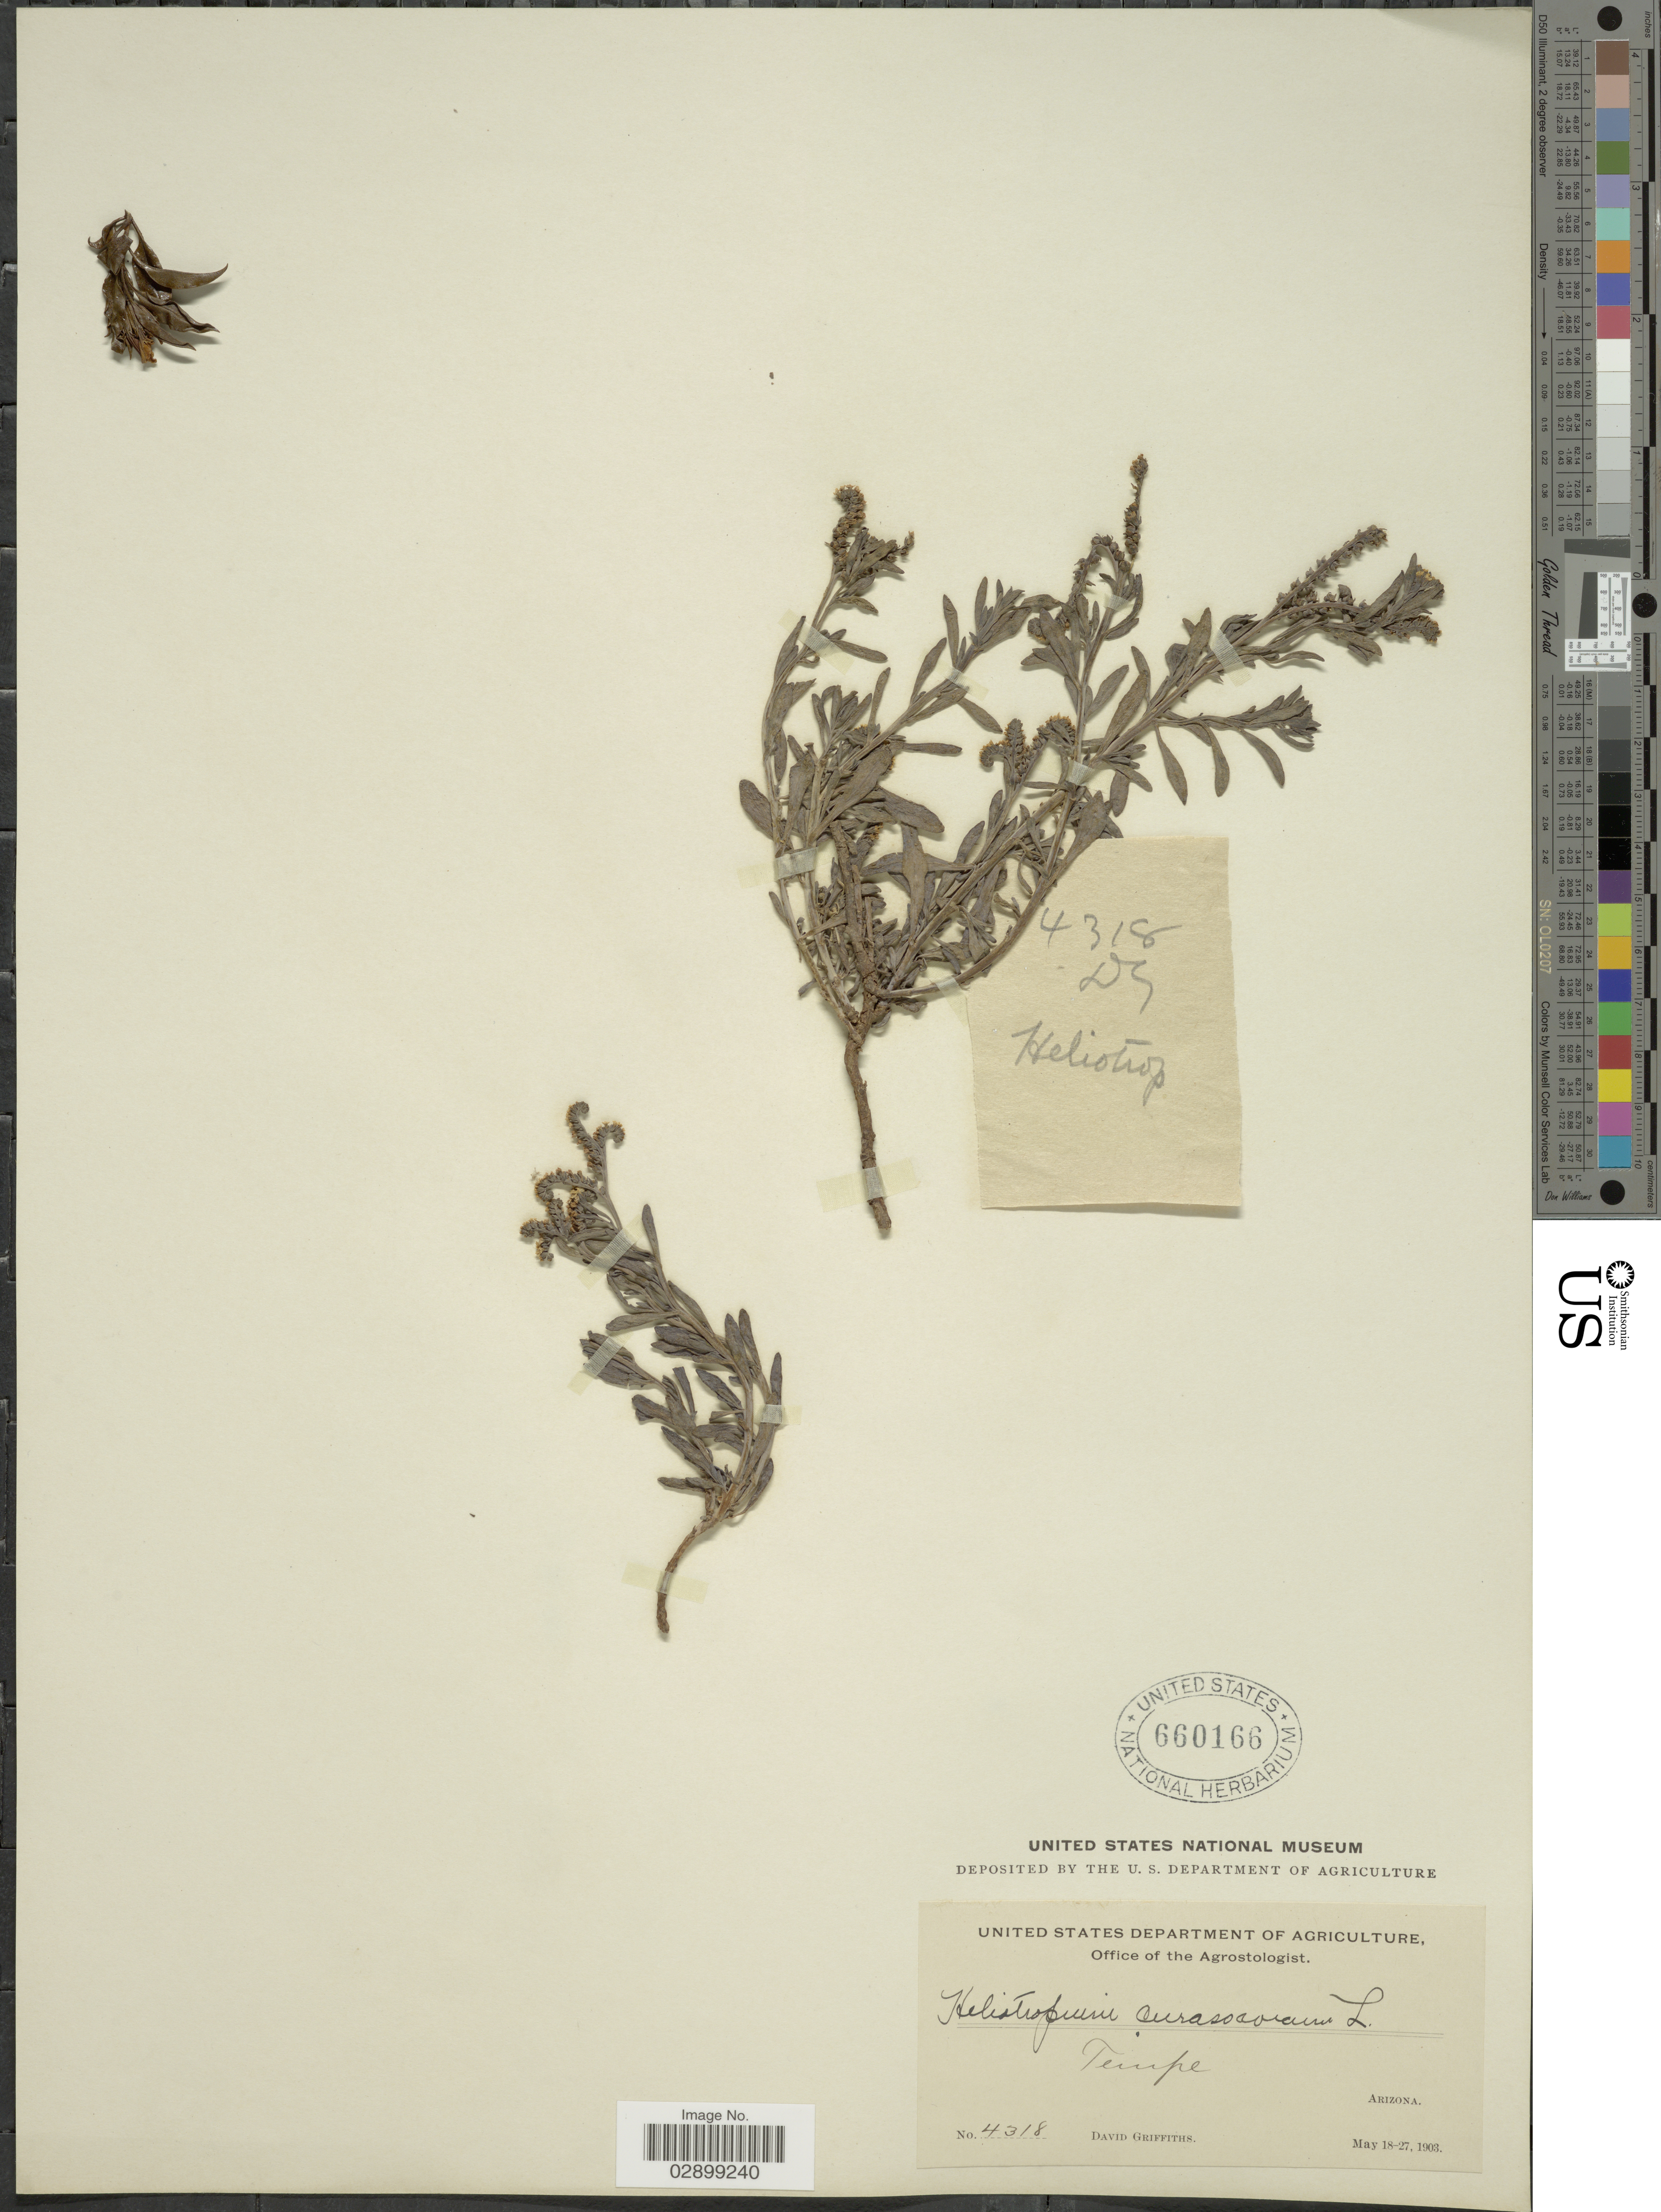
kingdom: Plantae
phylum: Tracheophyta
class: Magnoliopsida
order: Boraginales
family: Heliotropiaceae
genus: Heliotropium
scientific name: Heliotropium sp.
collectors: D. Griffiths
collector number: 4318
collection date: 1903-05-18/1903-05-27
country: United States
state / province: Arizona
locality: Tempe.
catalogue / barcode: US 660166